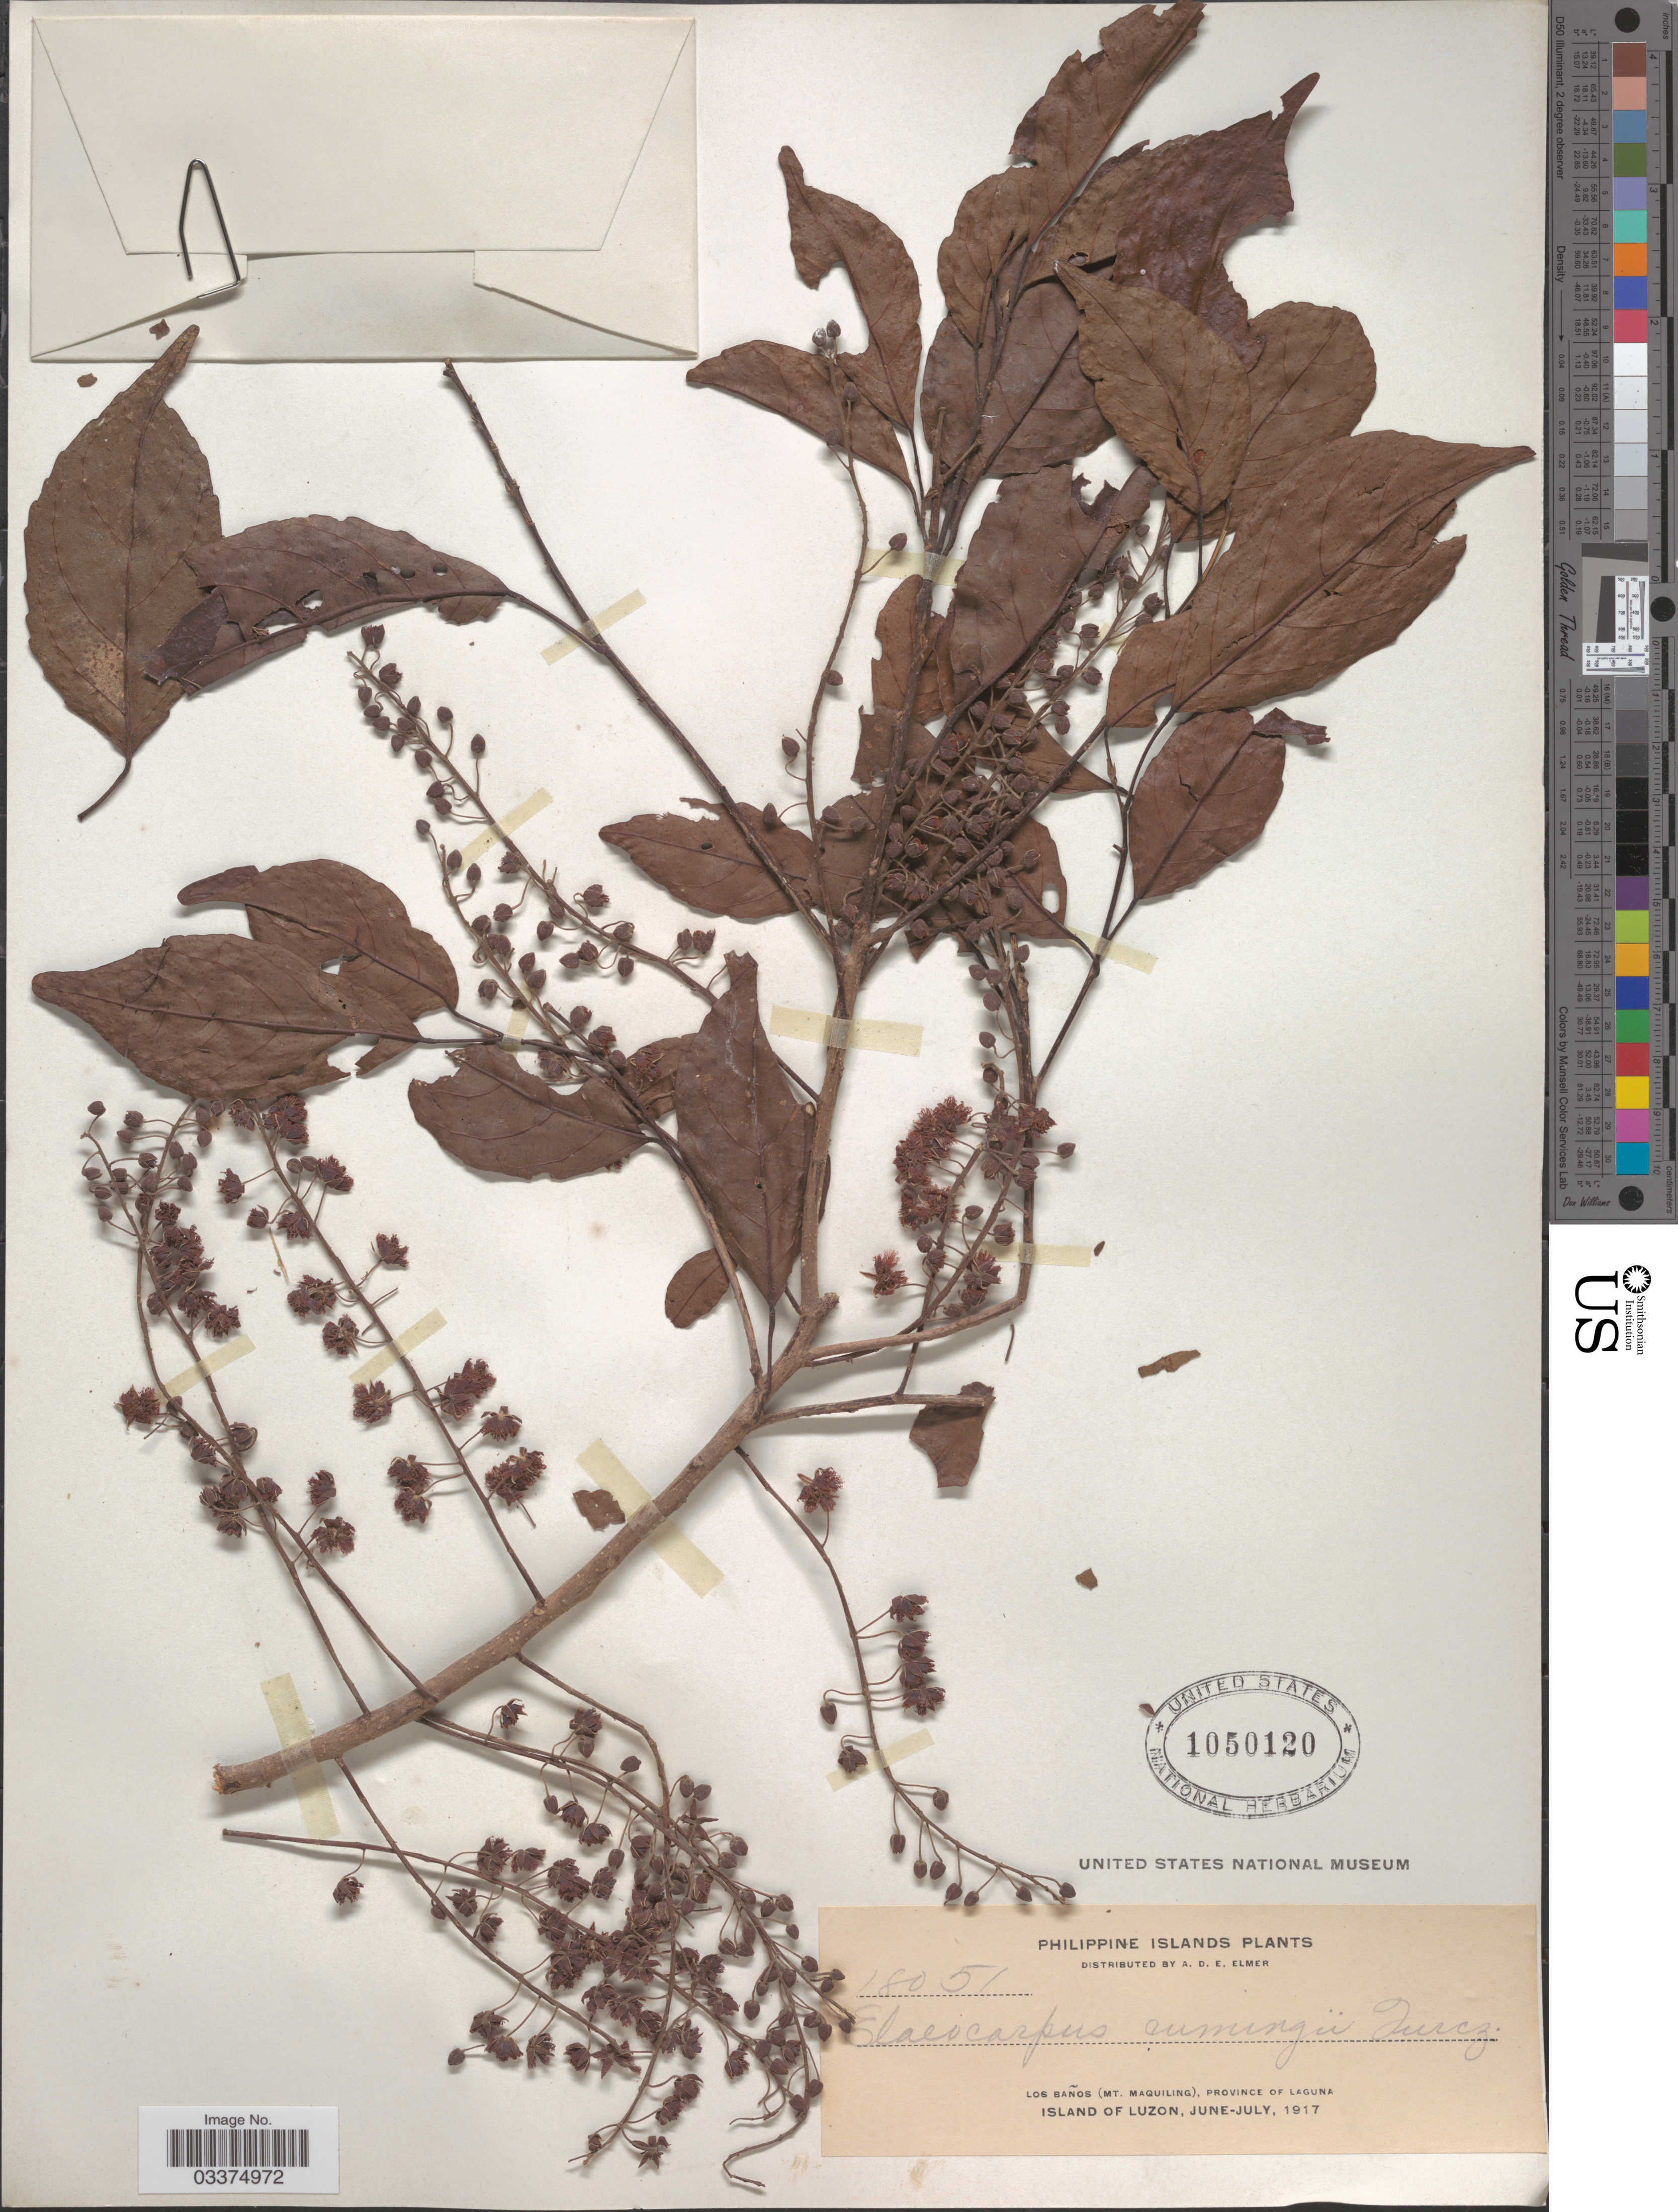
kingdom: Plantae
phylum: Tracheophyta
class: Magnoliopsida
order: Oxalidales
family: Elaeocarpaceae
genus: Elaeocarpus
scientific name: Elaeocarpus cumingii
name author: Turcz.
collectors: A. D. E. Elmer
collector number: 18051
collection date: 1917-06/1917-07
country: Philippines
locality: Los Baños (Mt. Maquiling), Province of Laguna. Island of Luzon.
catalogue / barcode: US 1050120